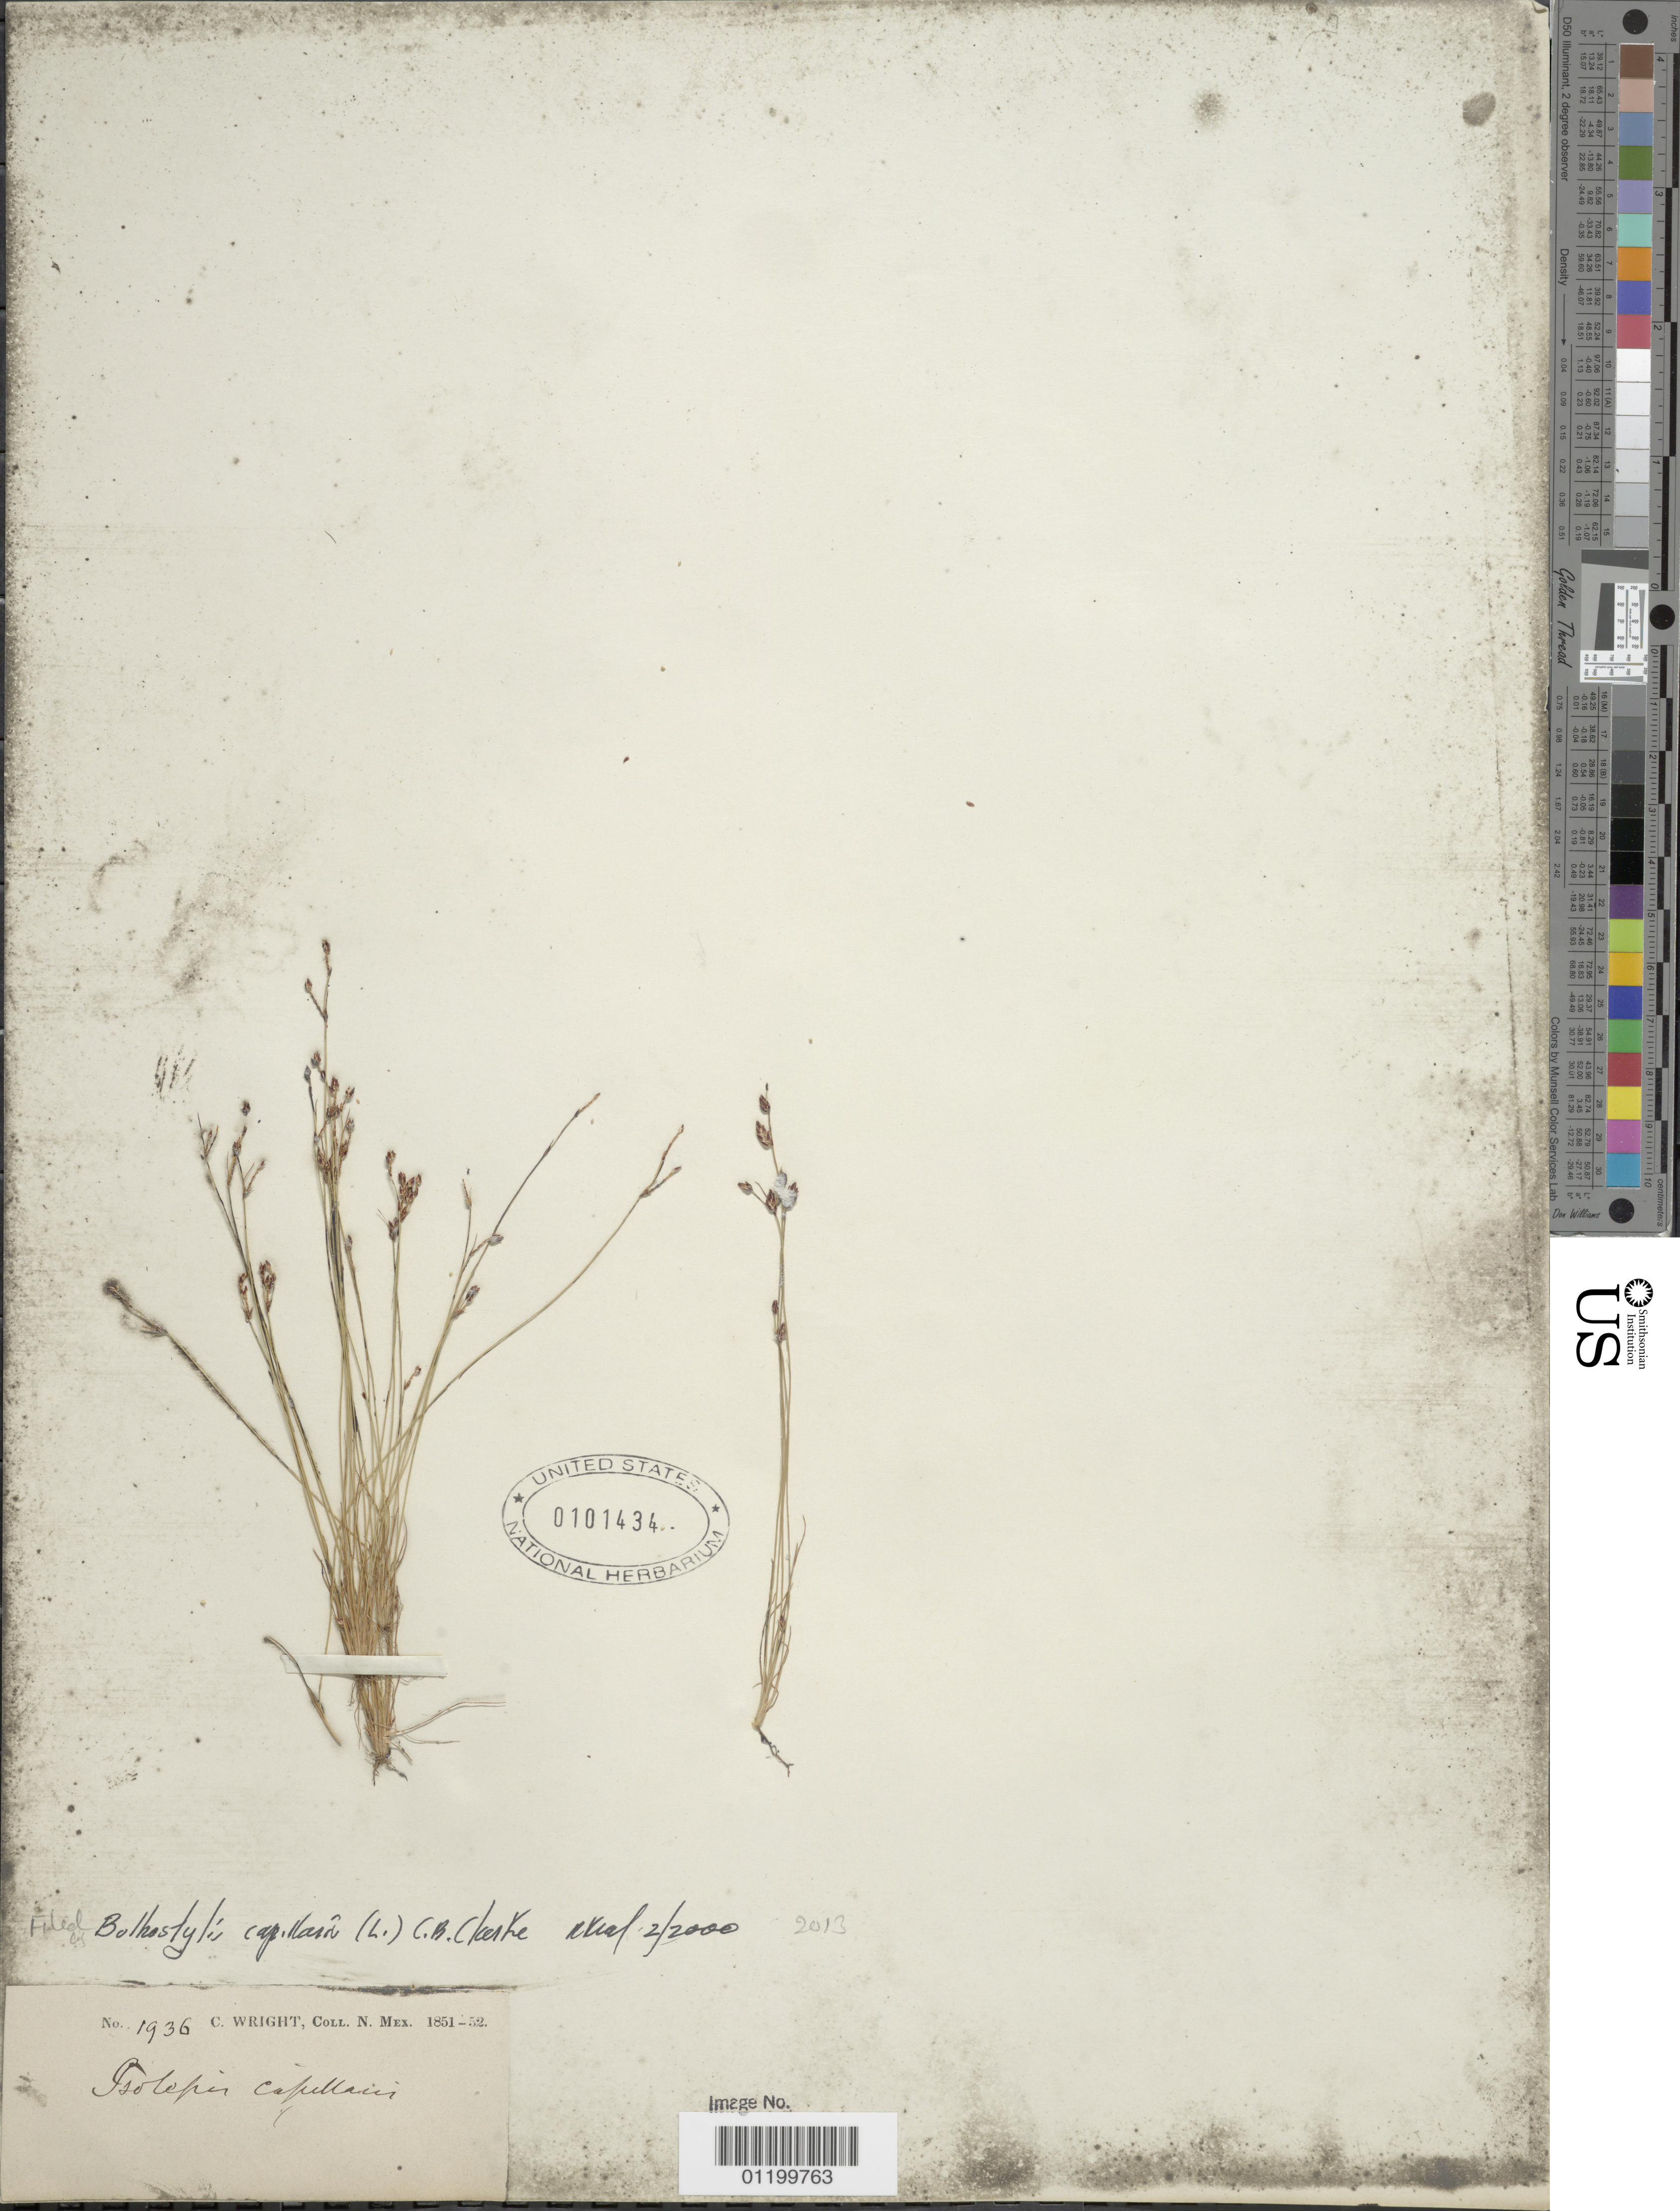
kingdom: Plantae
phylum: Tracheophyta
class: Liliopsida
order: Poales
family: Cyperaceae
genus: Bulbostylis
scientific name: Bulbostylis capillaris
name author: (L.) Kunth ex C.B. Clarke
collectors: C. Wright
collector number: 1936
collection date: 1851/1852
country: United States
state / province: New Mexico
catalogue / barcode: US 101434